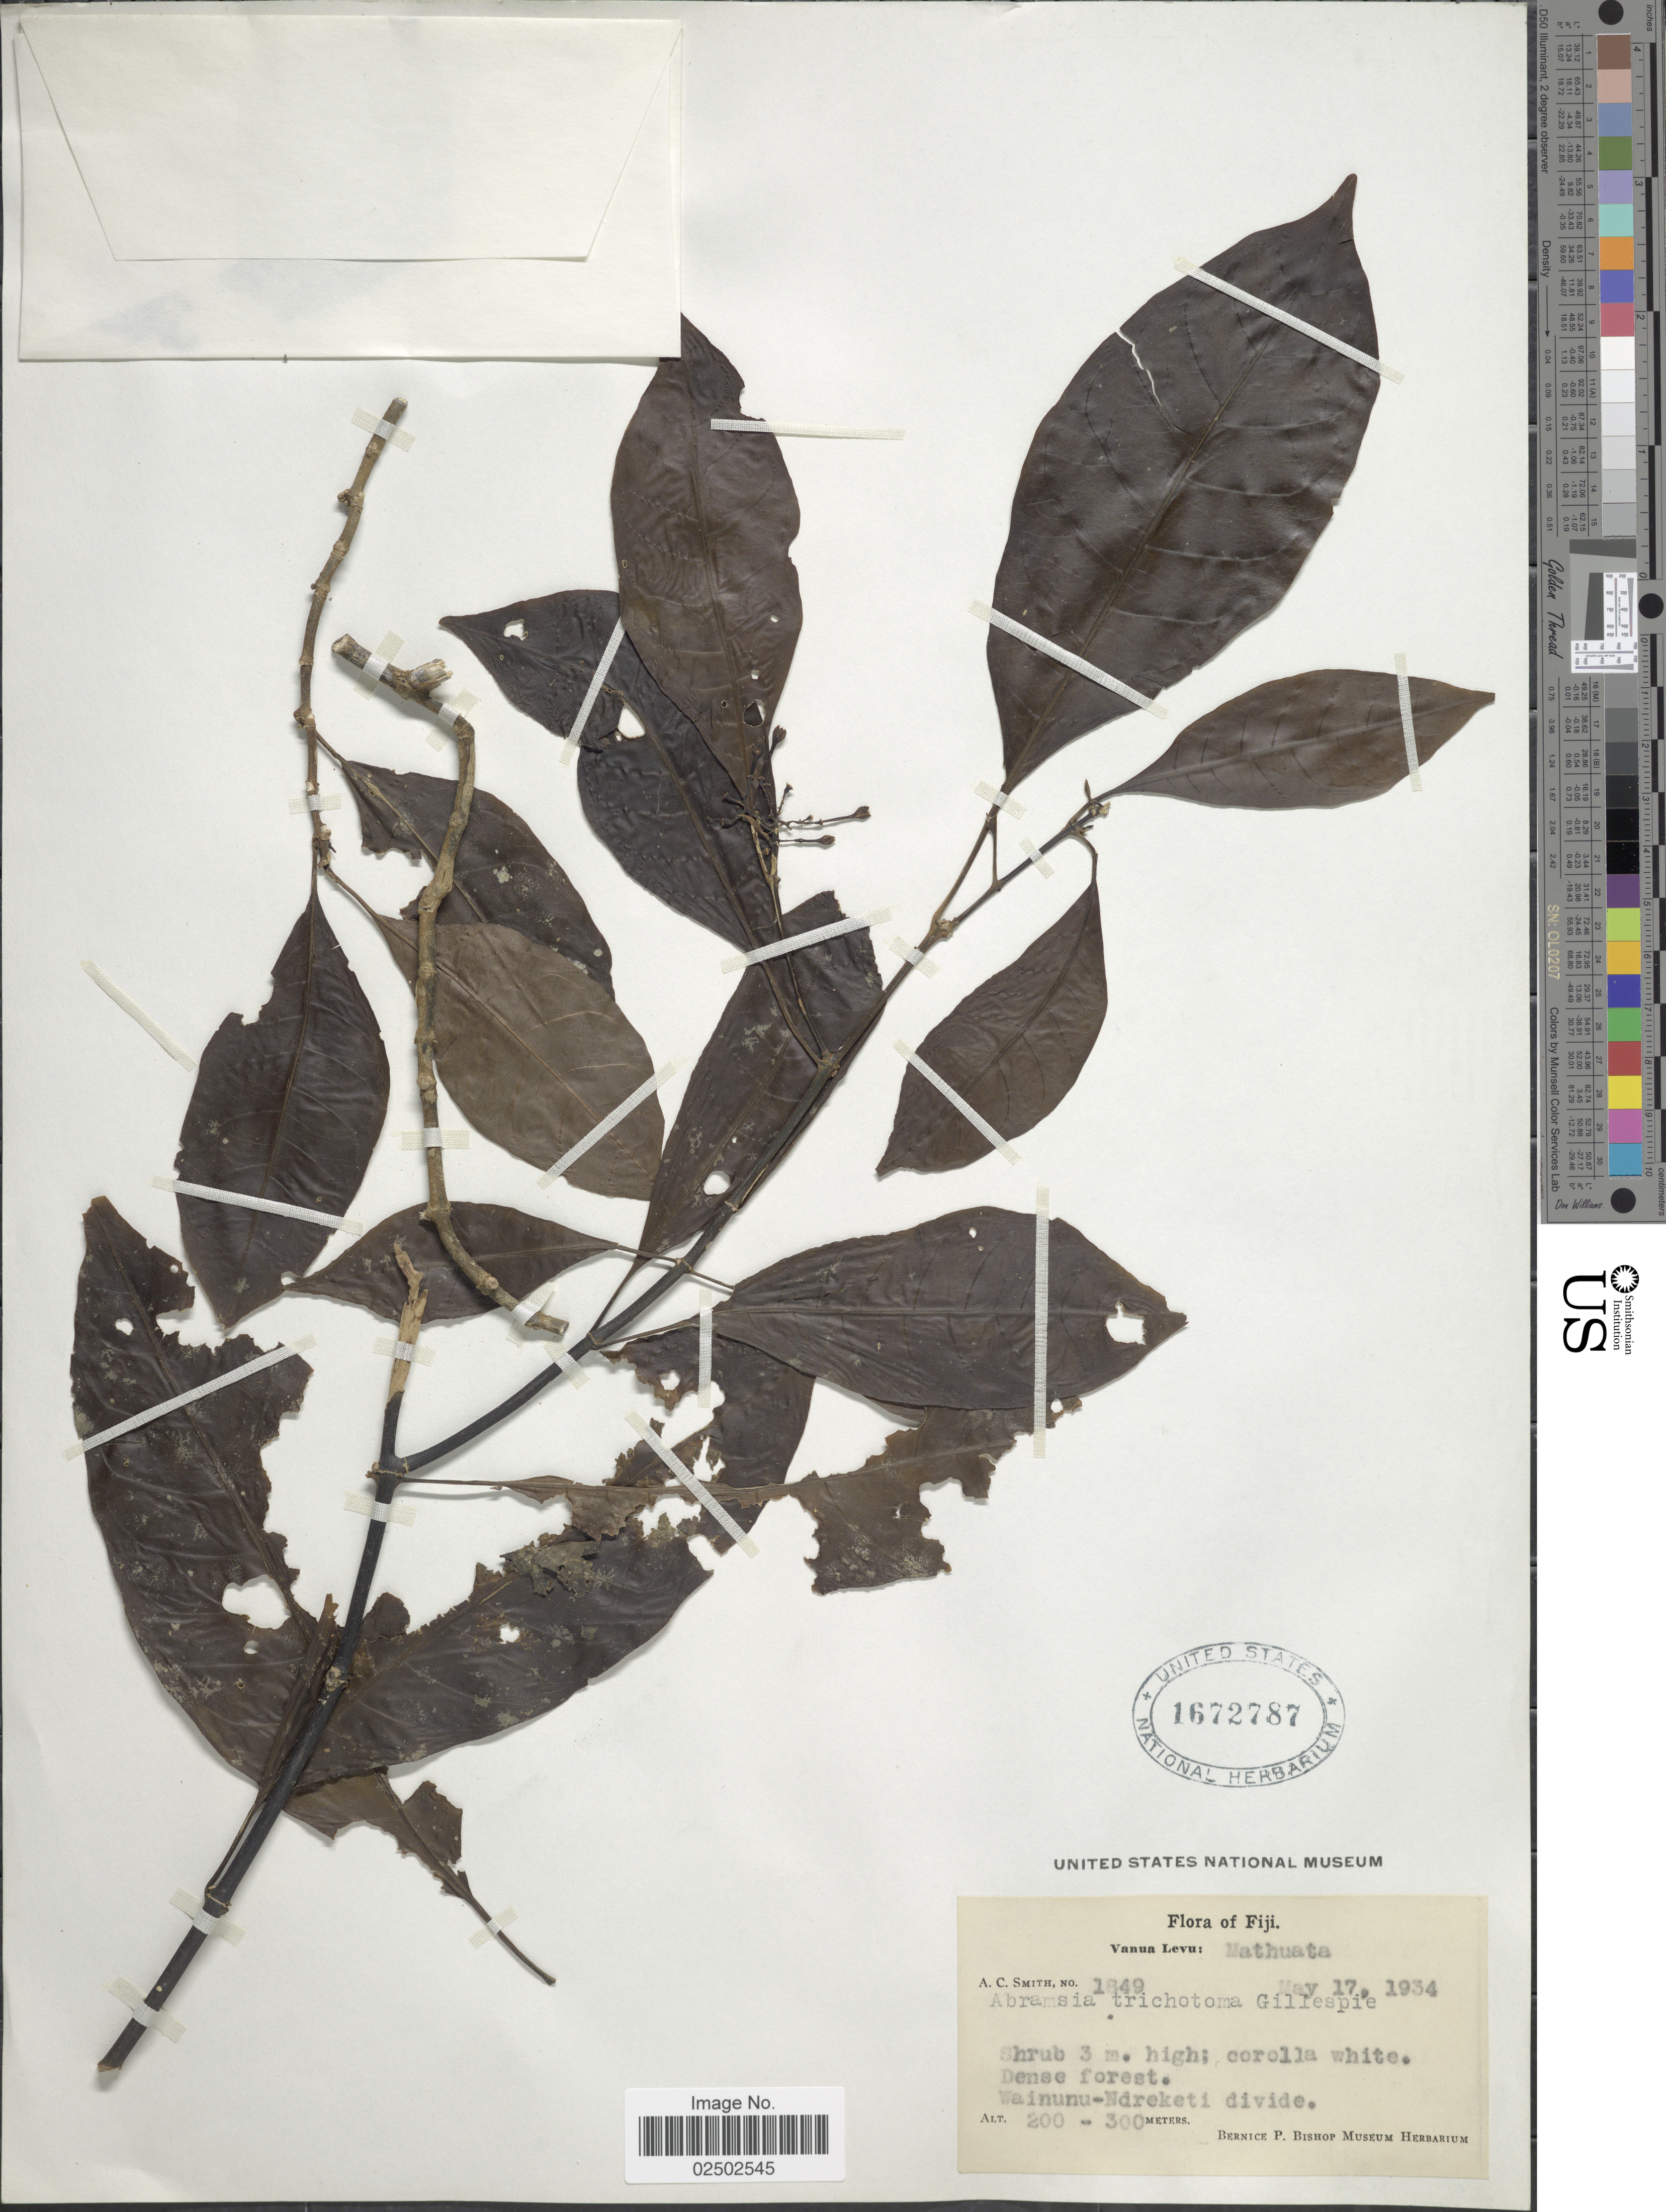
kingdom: Plantae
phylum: Tracheophyta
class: Magnoliopsida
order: Gentianales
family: Rubiaceae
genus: Airosperma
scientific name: Airosperma trichotomum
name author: (Gillespie) A.C. Sm.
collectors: A. C. Smith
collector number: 1849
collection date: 1934-05-17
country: Fiji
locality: Vanua Levu: Mathuata. Wainunu-Ndreketi divide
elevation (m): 200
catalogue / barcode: US 1672787